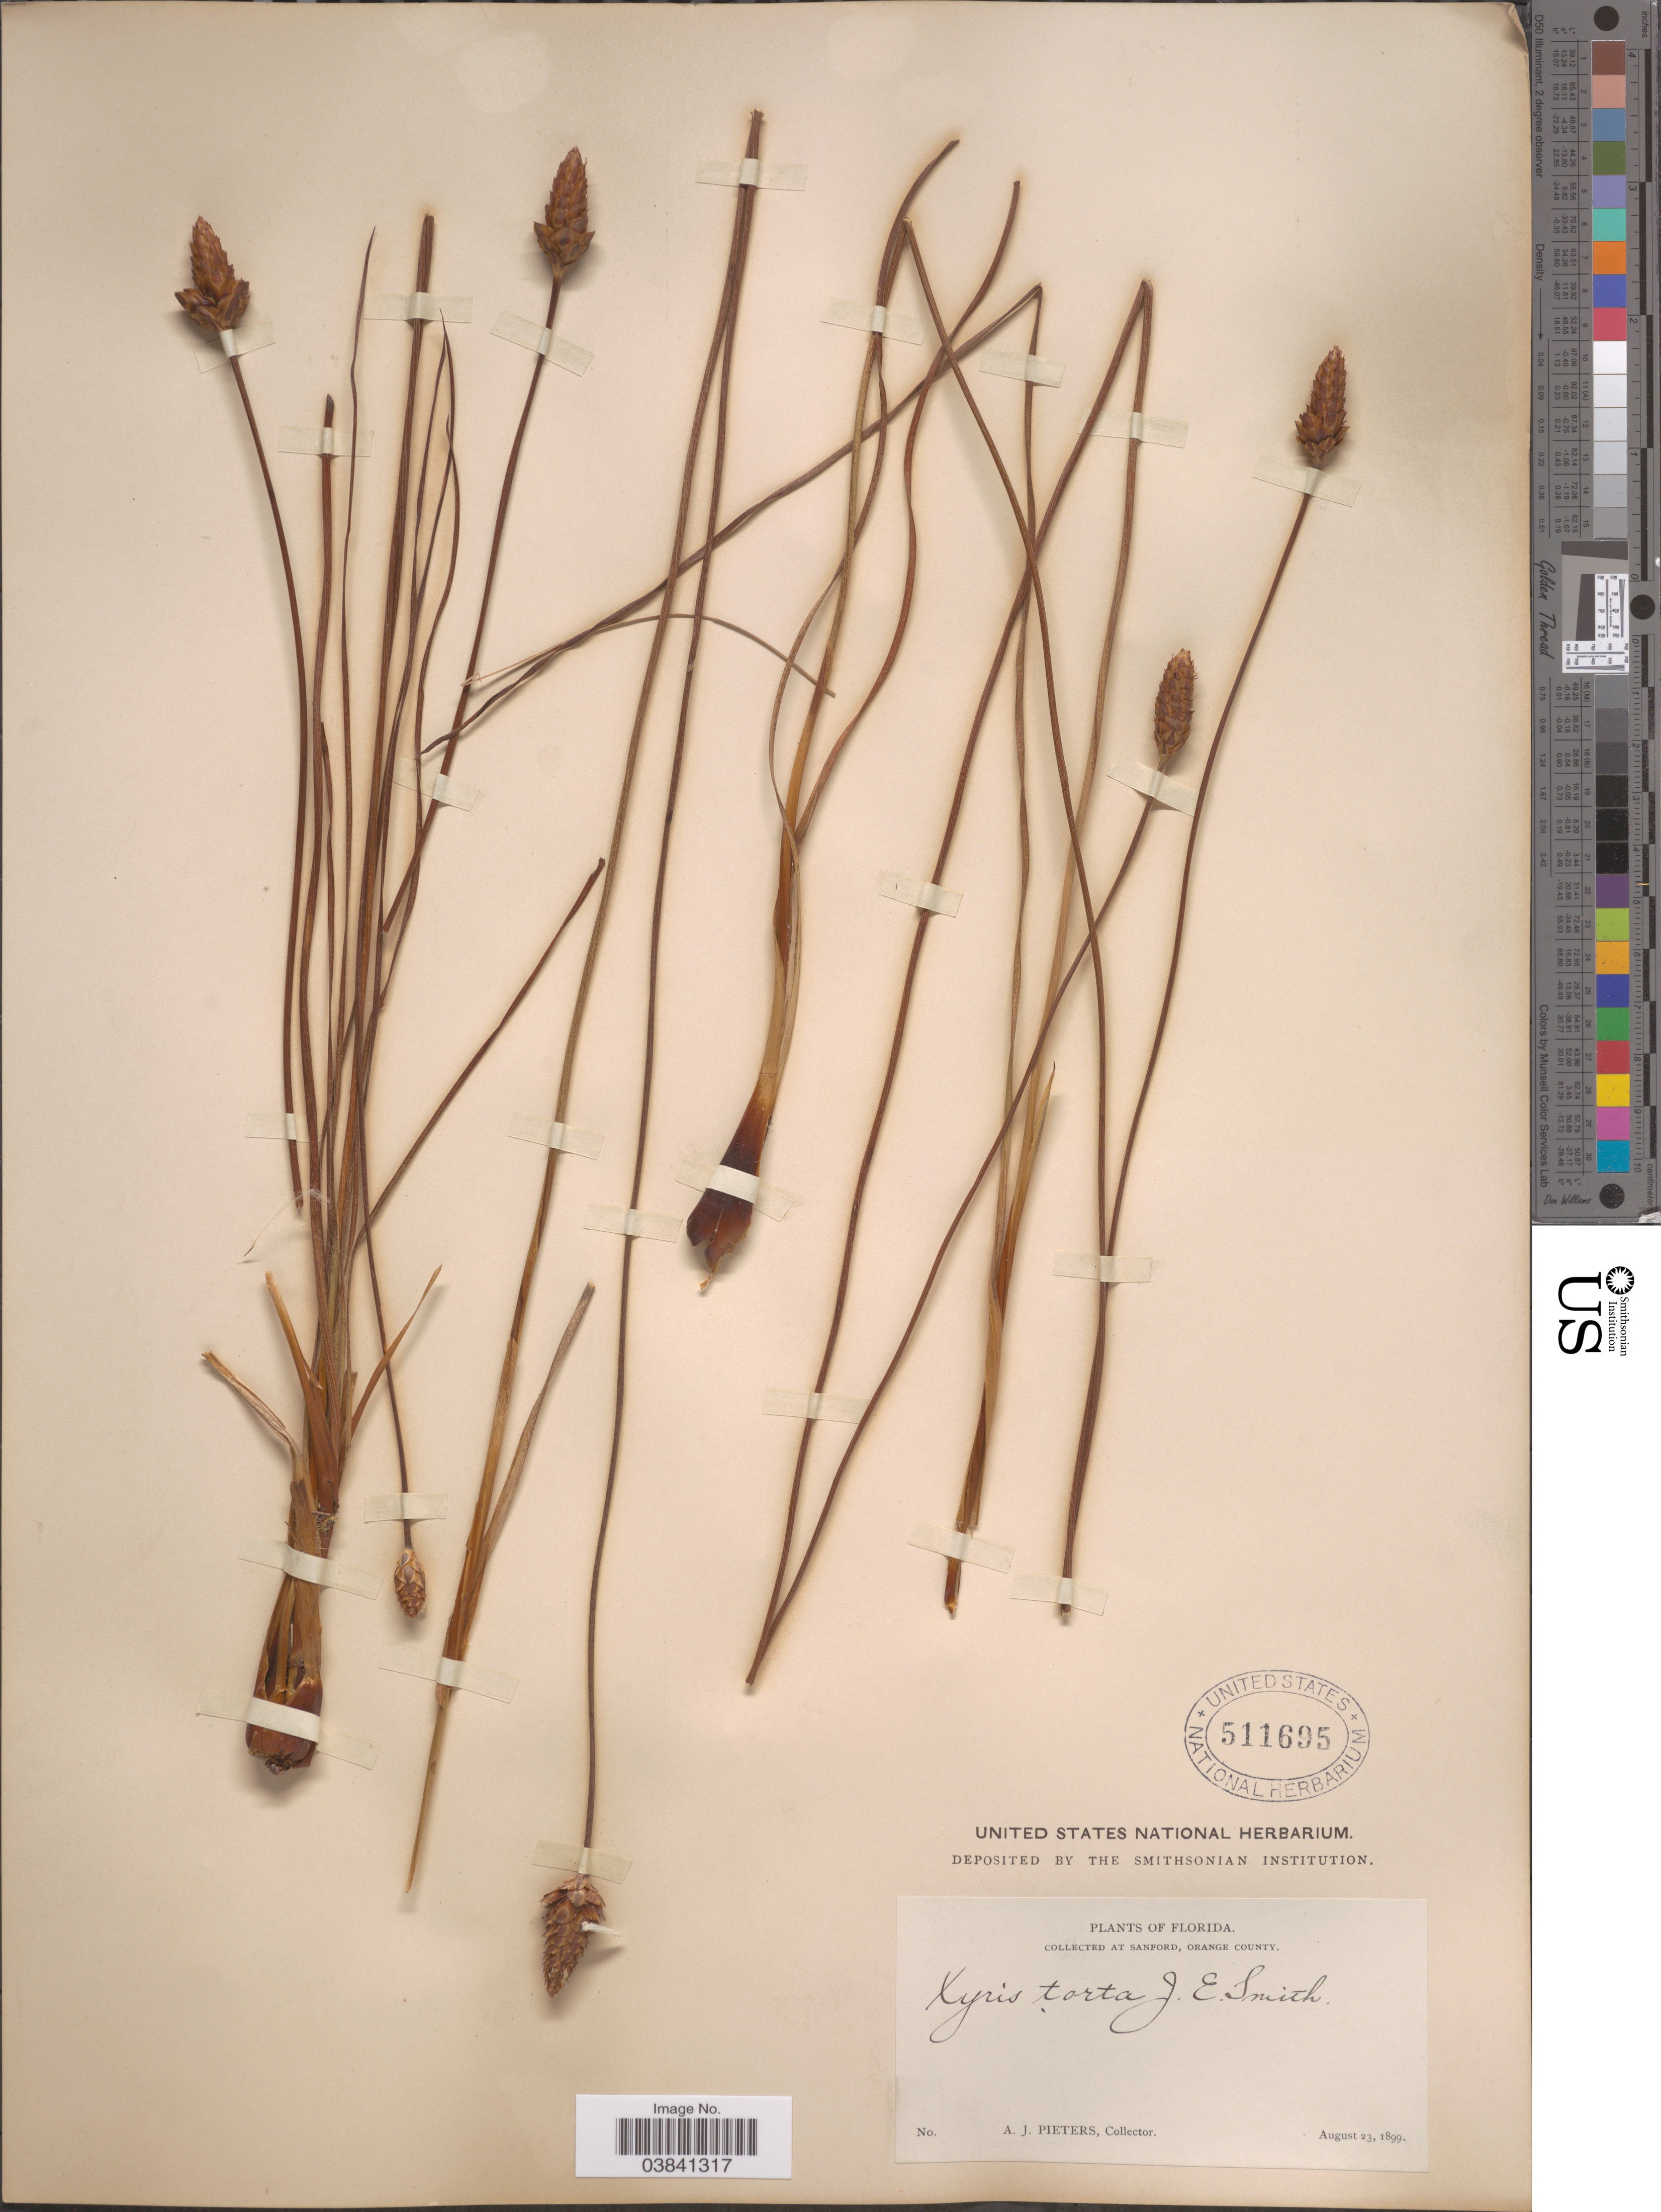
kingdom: Plantae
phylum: Tracheophyta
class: Liliopsida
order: Poales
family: Xyridaceae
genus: Xyris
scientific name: Xyris caroliniana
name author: Walter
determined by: Strong, Mark T., (BOT), Smithsonian Institution - National Museum of Natural History (UNITED STATES)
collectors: A. Pieters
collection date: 1899-08-23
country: United States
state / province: Florida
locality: At Sanford, Orange County.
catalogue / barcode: US 511695